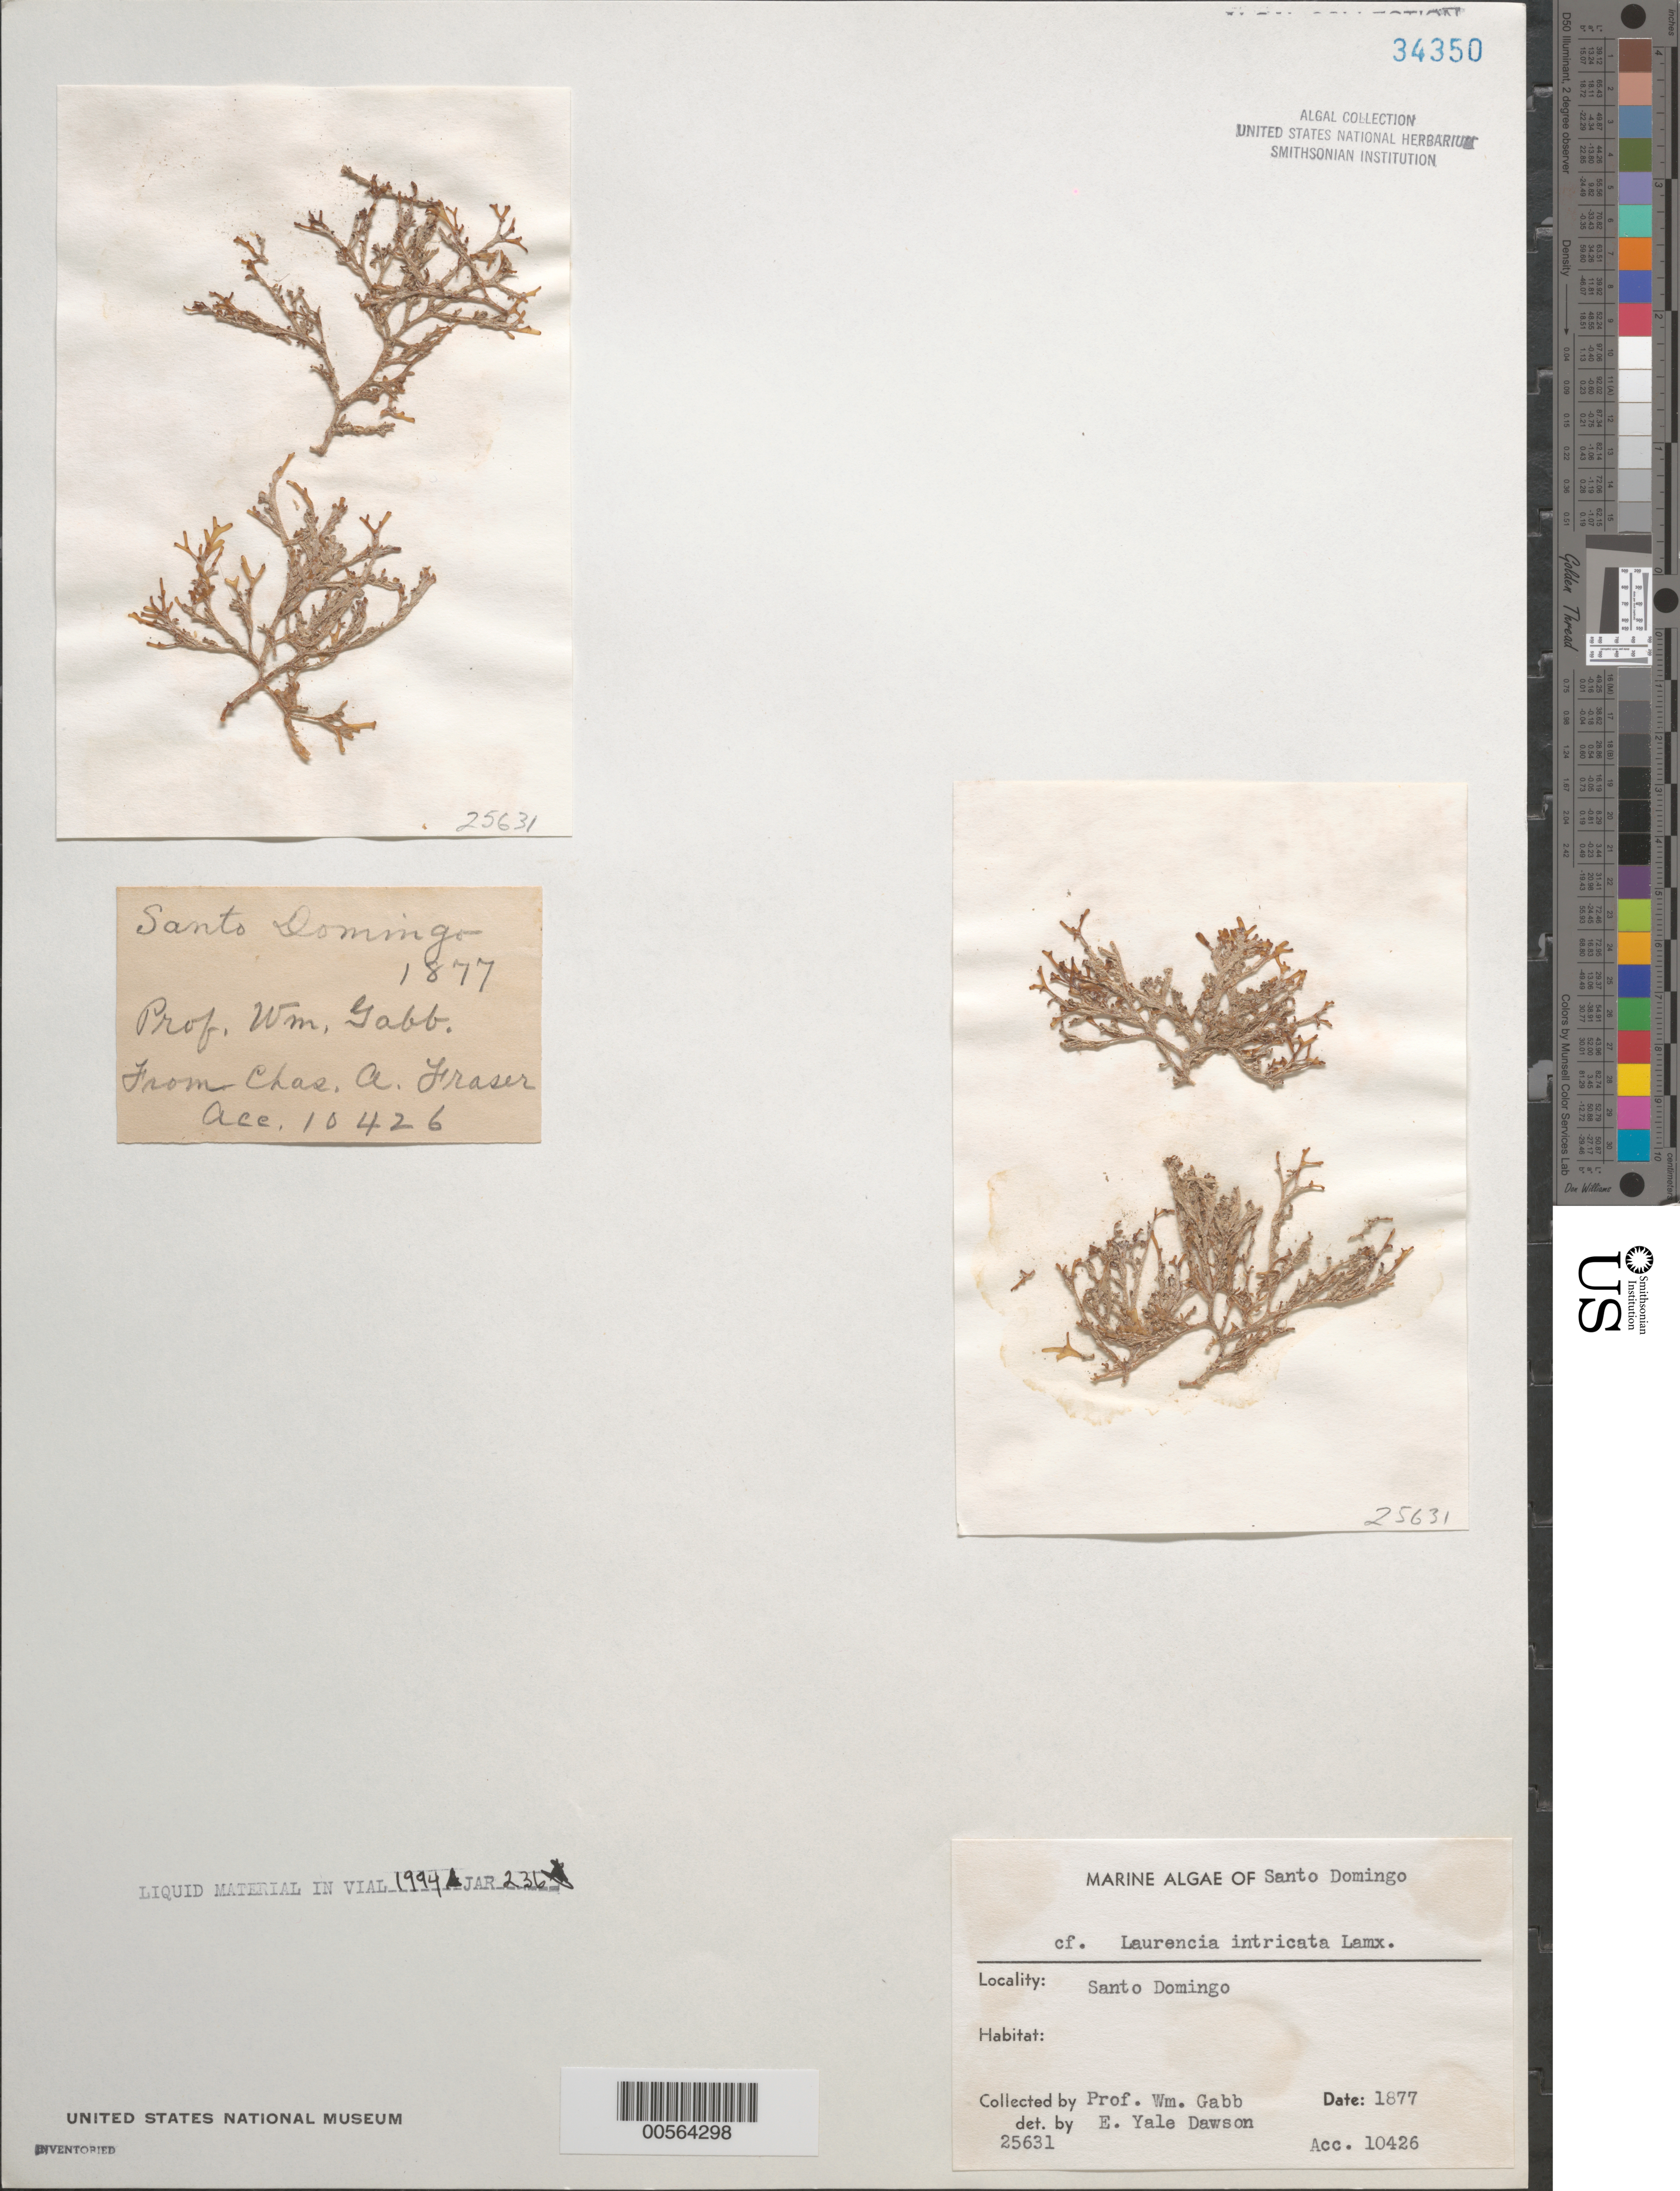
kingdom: Plantae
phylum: Rhodophyta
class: Florideophyceae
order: Ceramiales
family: Rhodomelaceae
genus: Laurencia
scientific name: Laurencia intricata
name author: J.V.Lamouroux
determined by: Dawson, E. Y.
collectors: W. Gabb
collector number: EYD 25631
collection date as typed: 1877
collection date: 1877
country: Dominican Republic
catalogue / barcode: US 34350